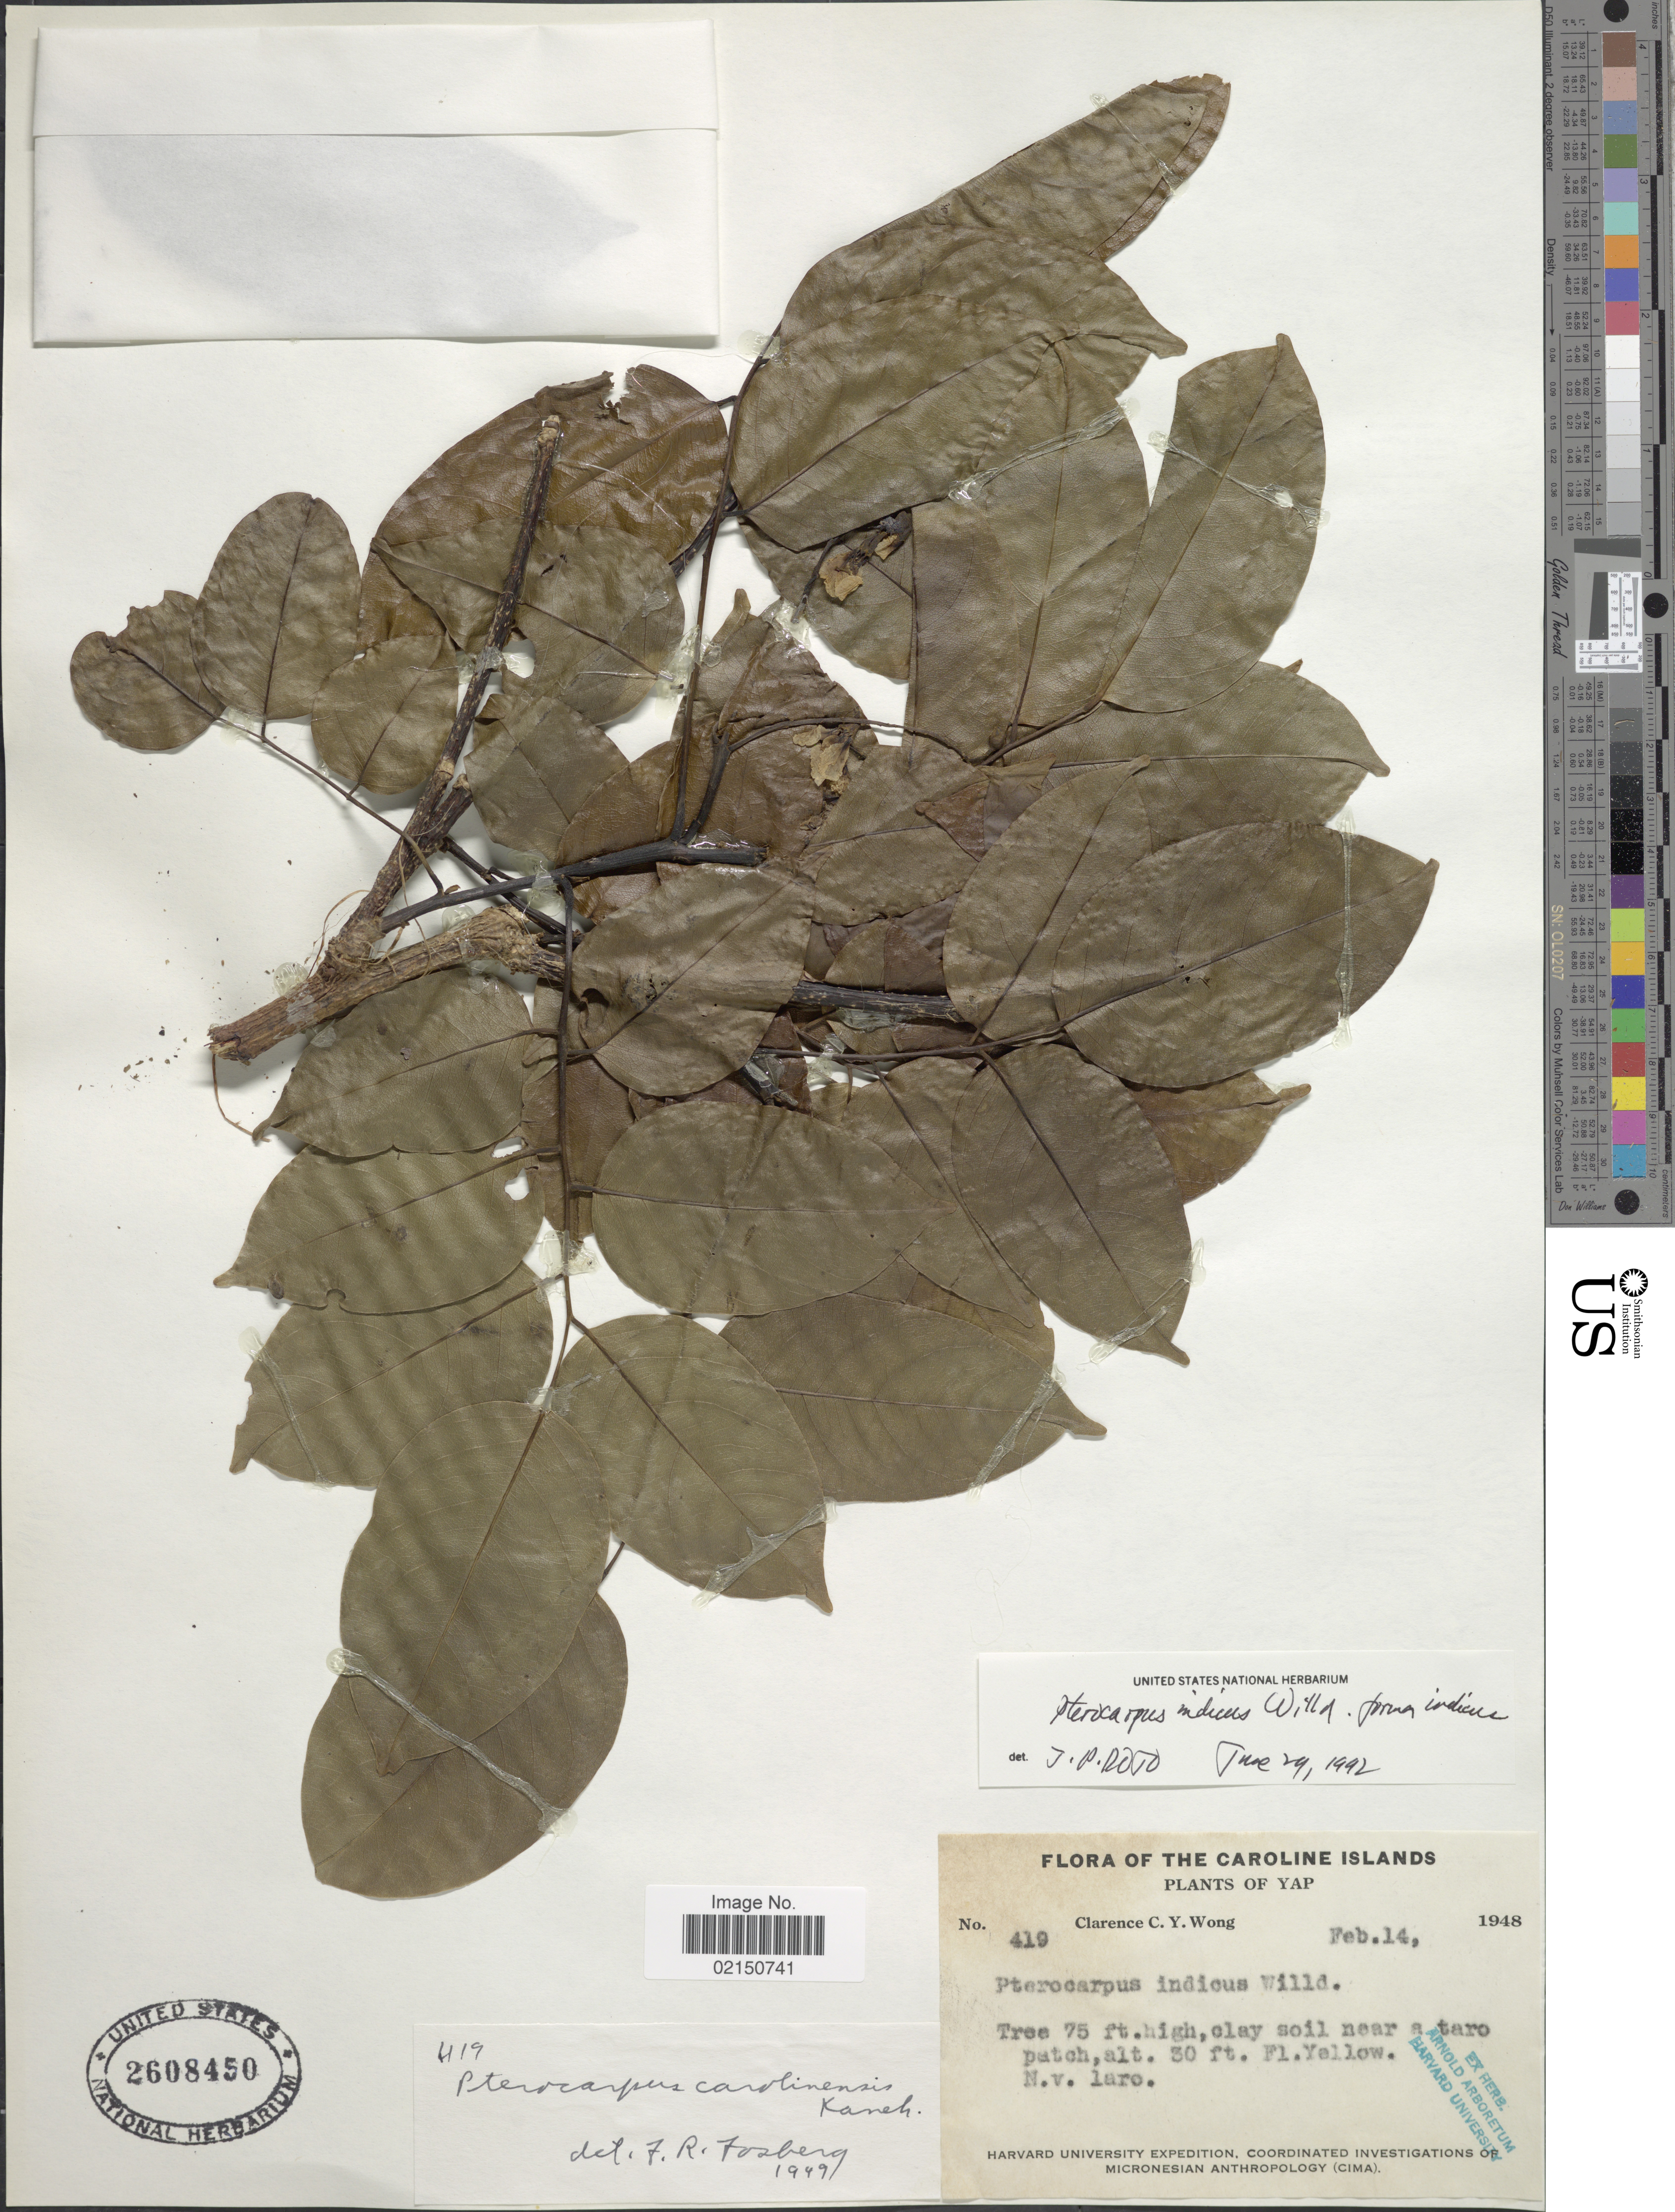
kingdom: Plantae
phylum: Tracheophyta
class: Magnoliopsida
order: Fabales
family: Fabaceae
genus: Pterocarpus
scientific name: Pterocarpus indicus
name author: Willd.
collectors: C. Y. C. Wong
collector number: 419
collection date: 1948-02-14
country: Micronesia, Federated States of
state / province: Yap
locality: Caroline Islands.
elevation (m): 9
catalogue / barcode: US 2608450